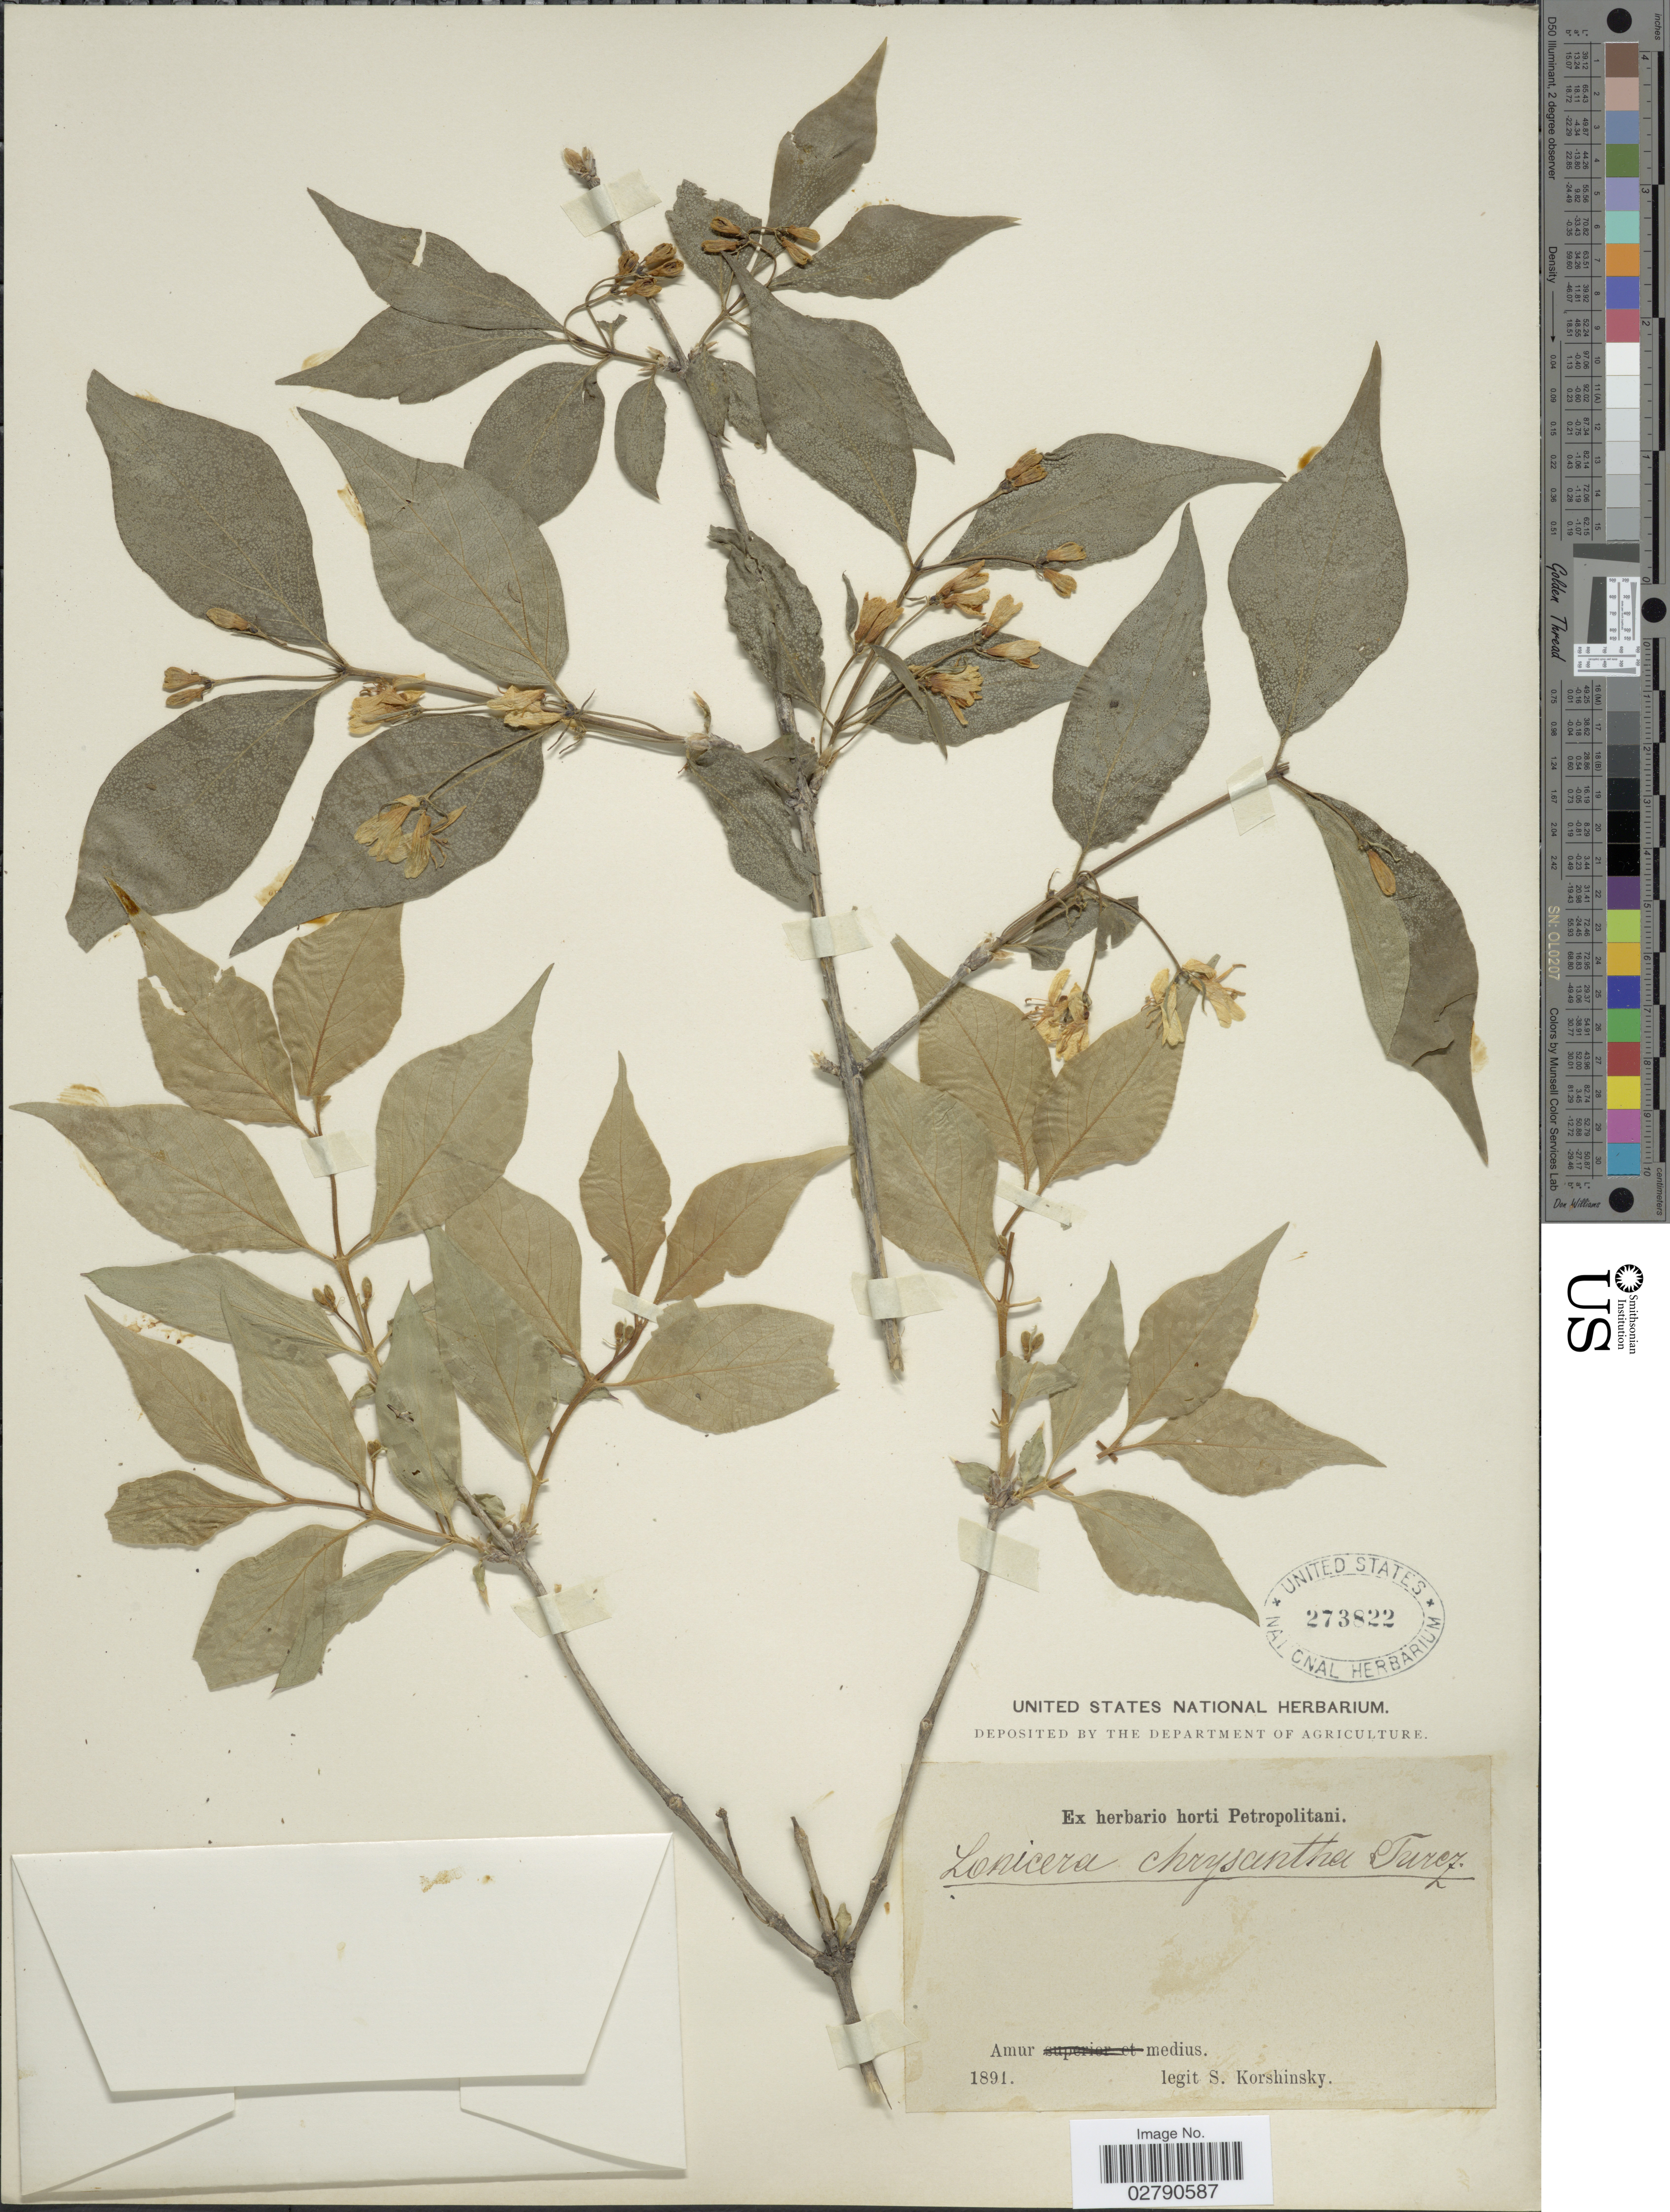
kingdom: Plantae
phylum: Tracheophyta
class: Magnoliopsida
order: Dipsacales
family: Caprifoliaceae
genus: Lonicera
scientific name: Lonicera chrysantha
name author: Turcz. ex Ledeb.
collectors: S. I. Korshinsky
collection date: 1891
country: Russian Federation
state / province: Amur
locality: Amur medius.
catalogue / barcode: US 273822